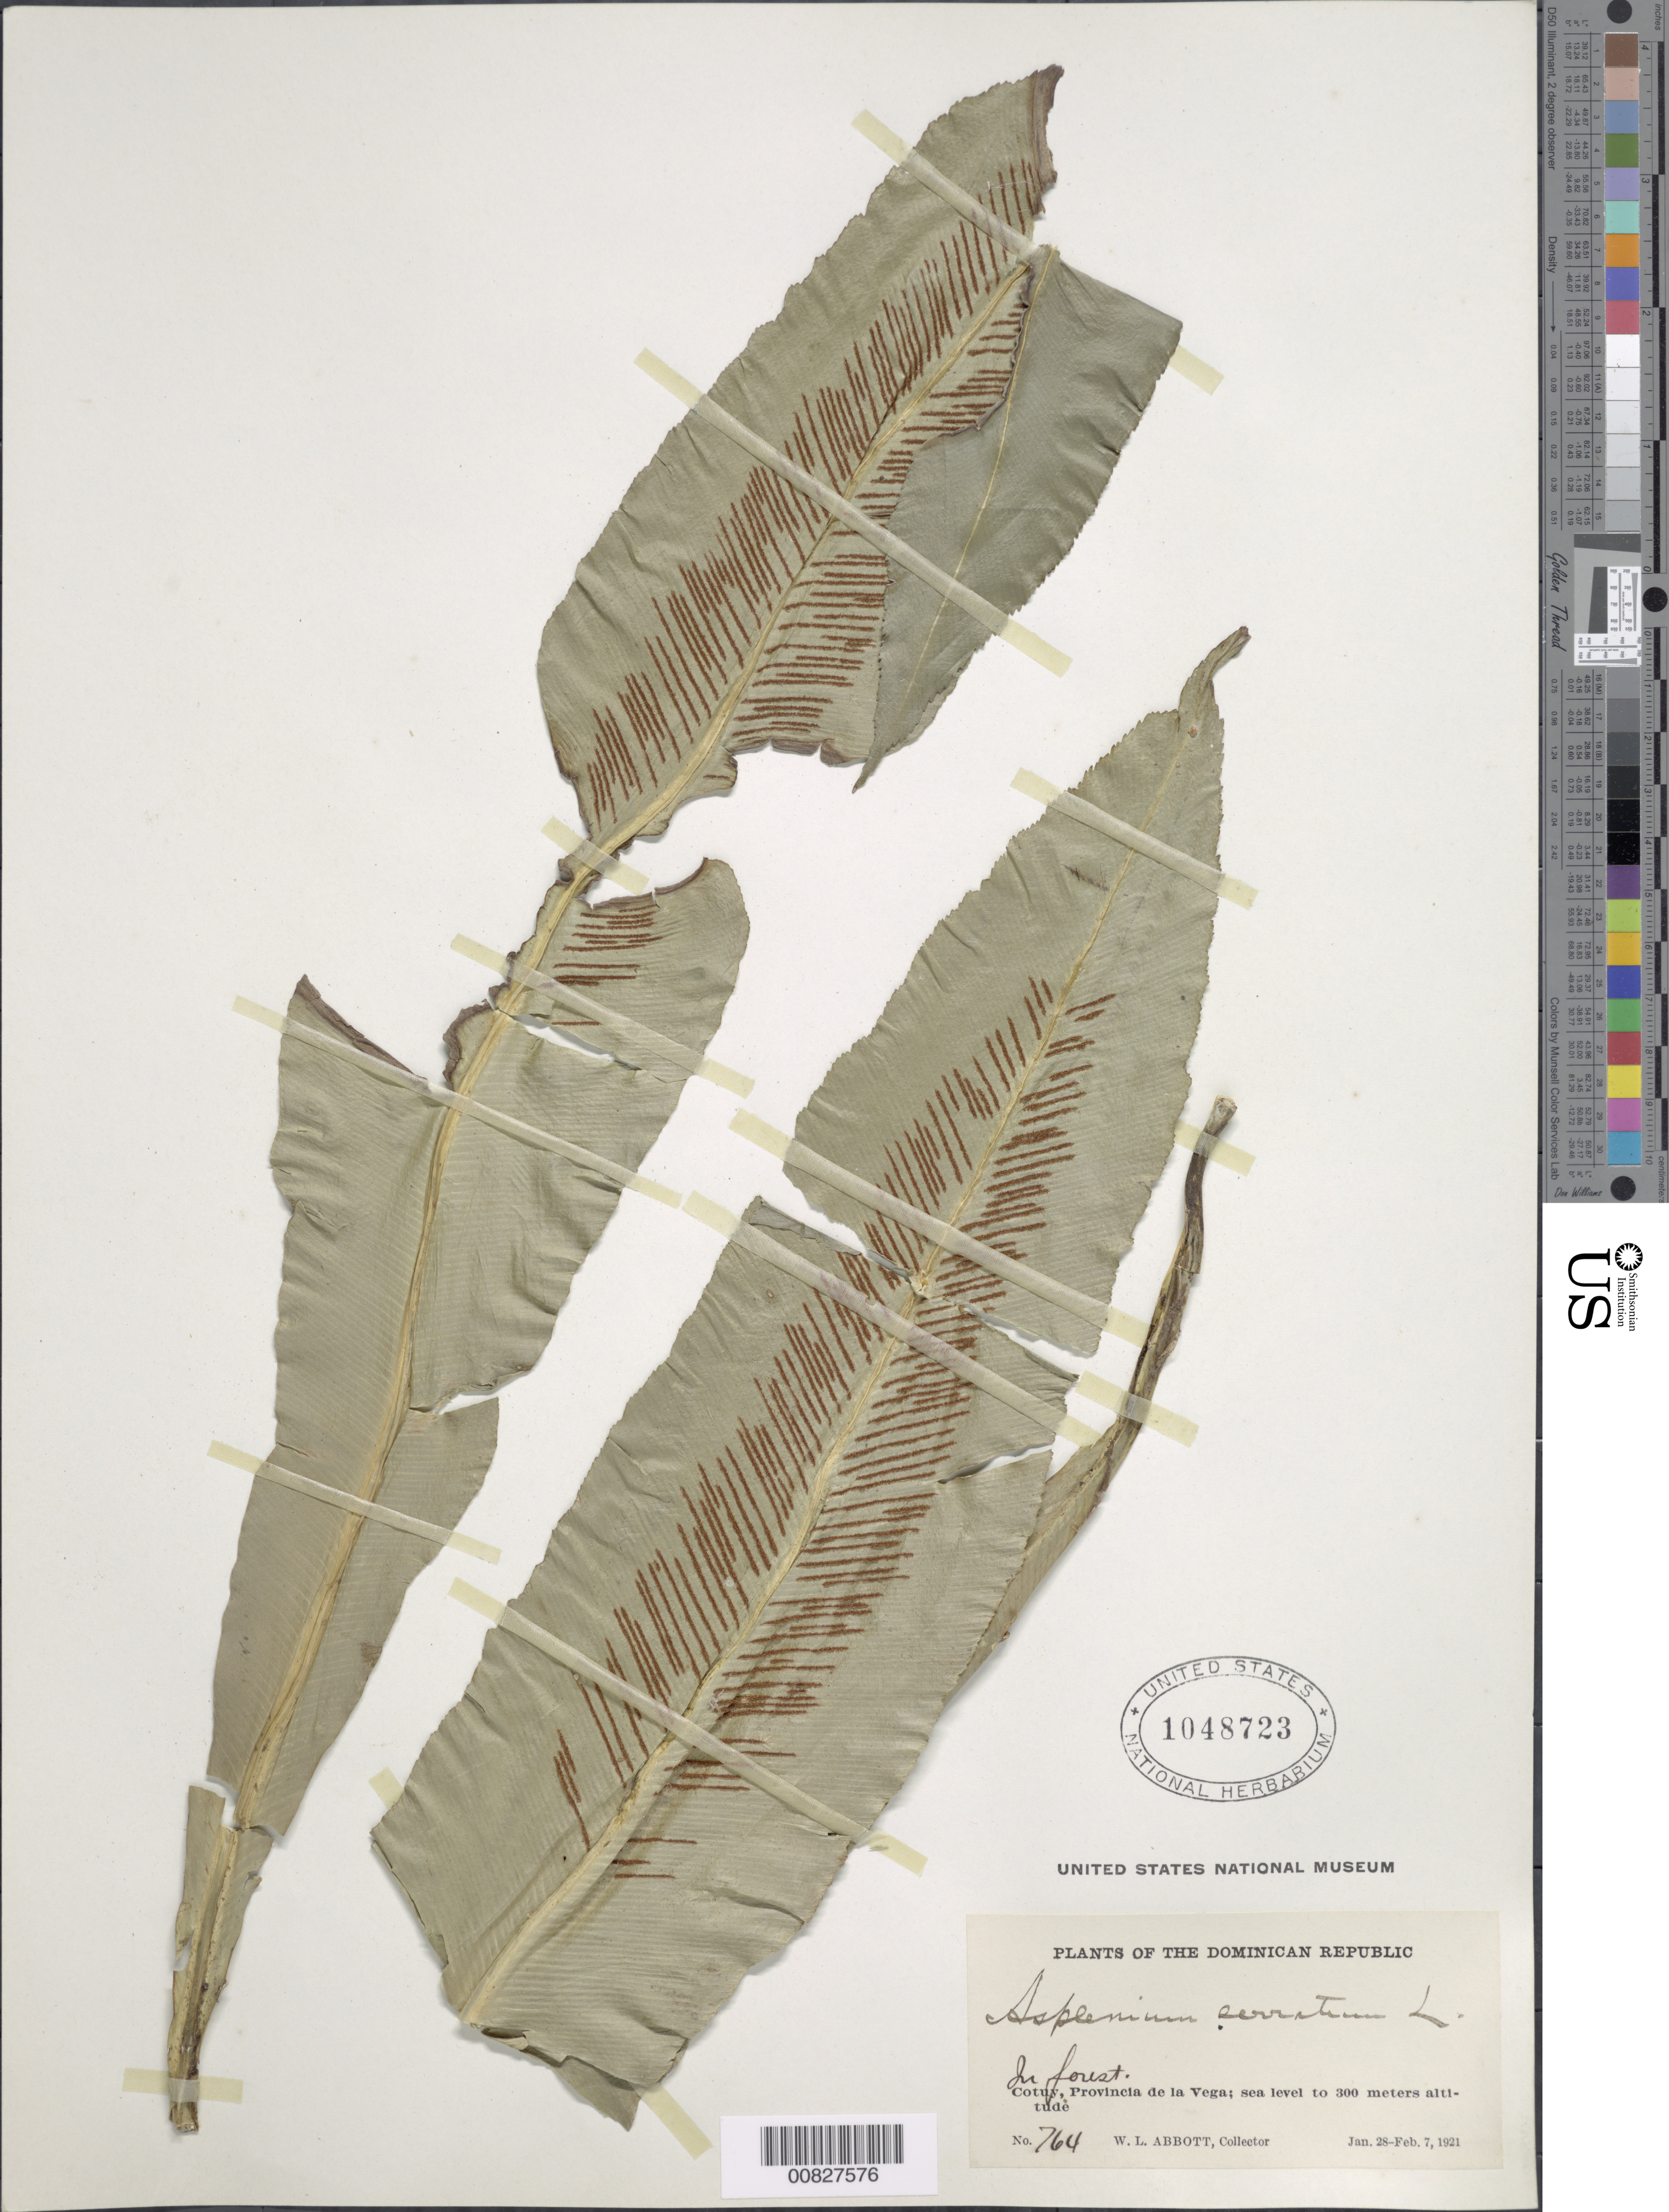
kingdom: Plantae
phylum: Tracheophyta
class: Polypodiopsida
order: Polypodiales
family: Aspleniaceae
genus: Asplenium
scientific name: Asplenium serratum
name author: L.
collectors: W. L. Abbott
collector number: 764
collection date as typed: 28 Jan 1921 to 07 Feb 1921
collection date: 1921-01-28/1921-02-07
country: Dominican Republic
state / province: La Vega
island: Hispaniola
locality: Cotuy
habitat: forest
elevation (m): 0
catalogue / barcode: US 1048723